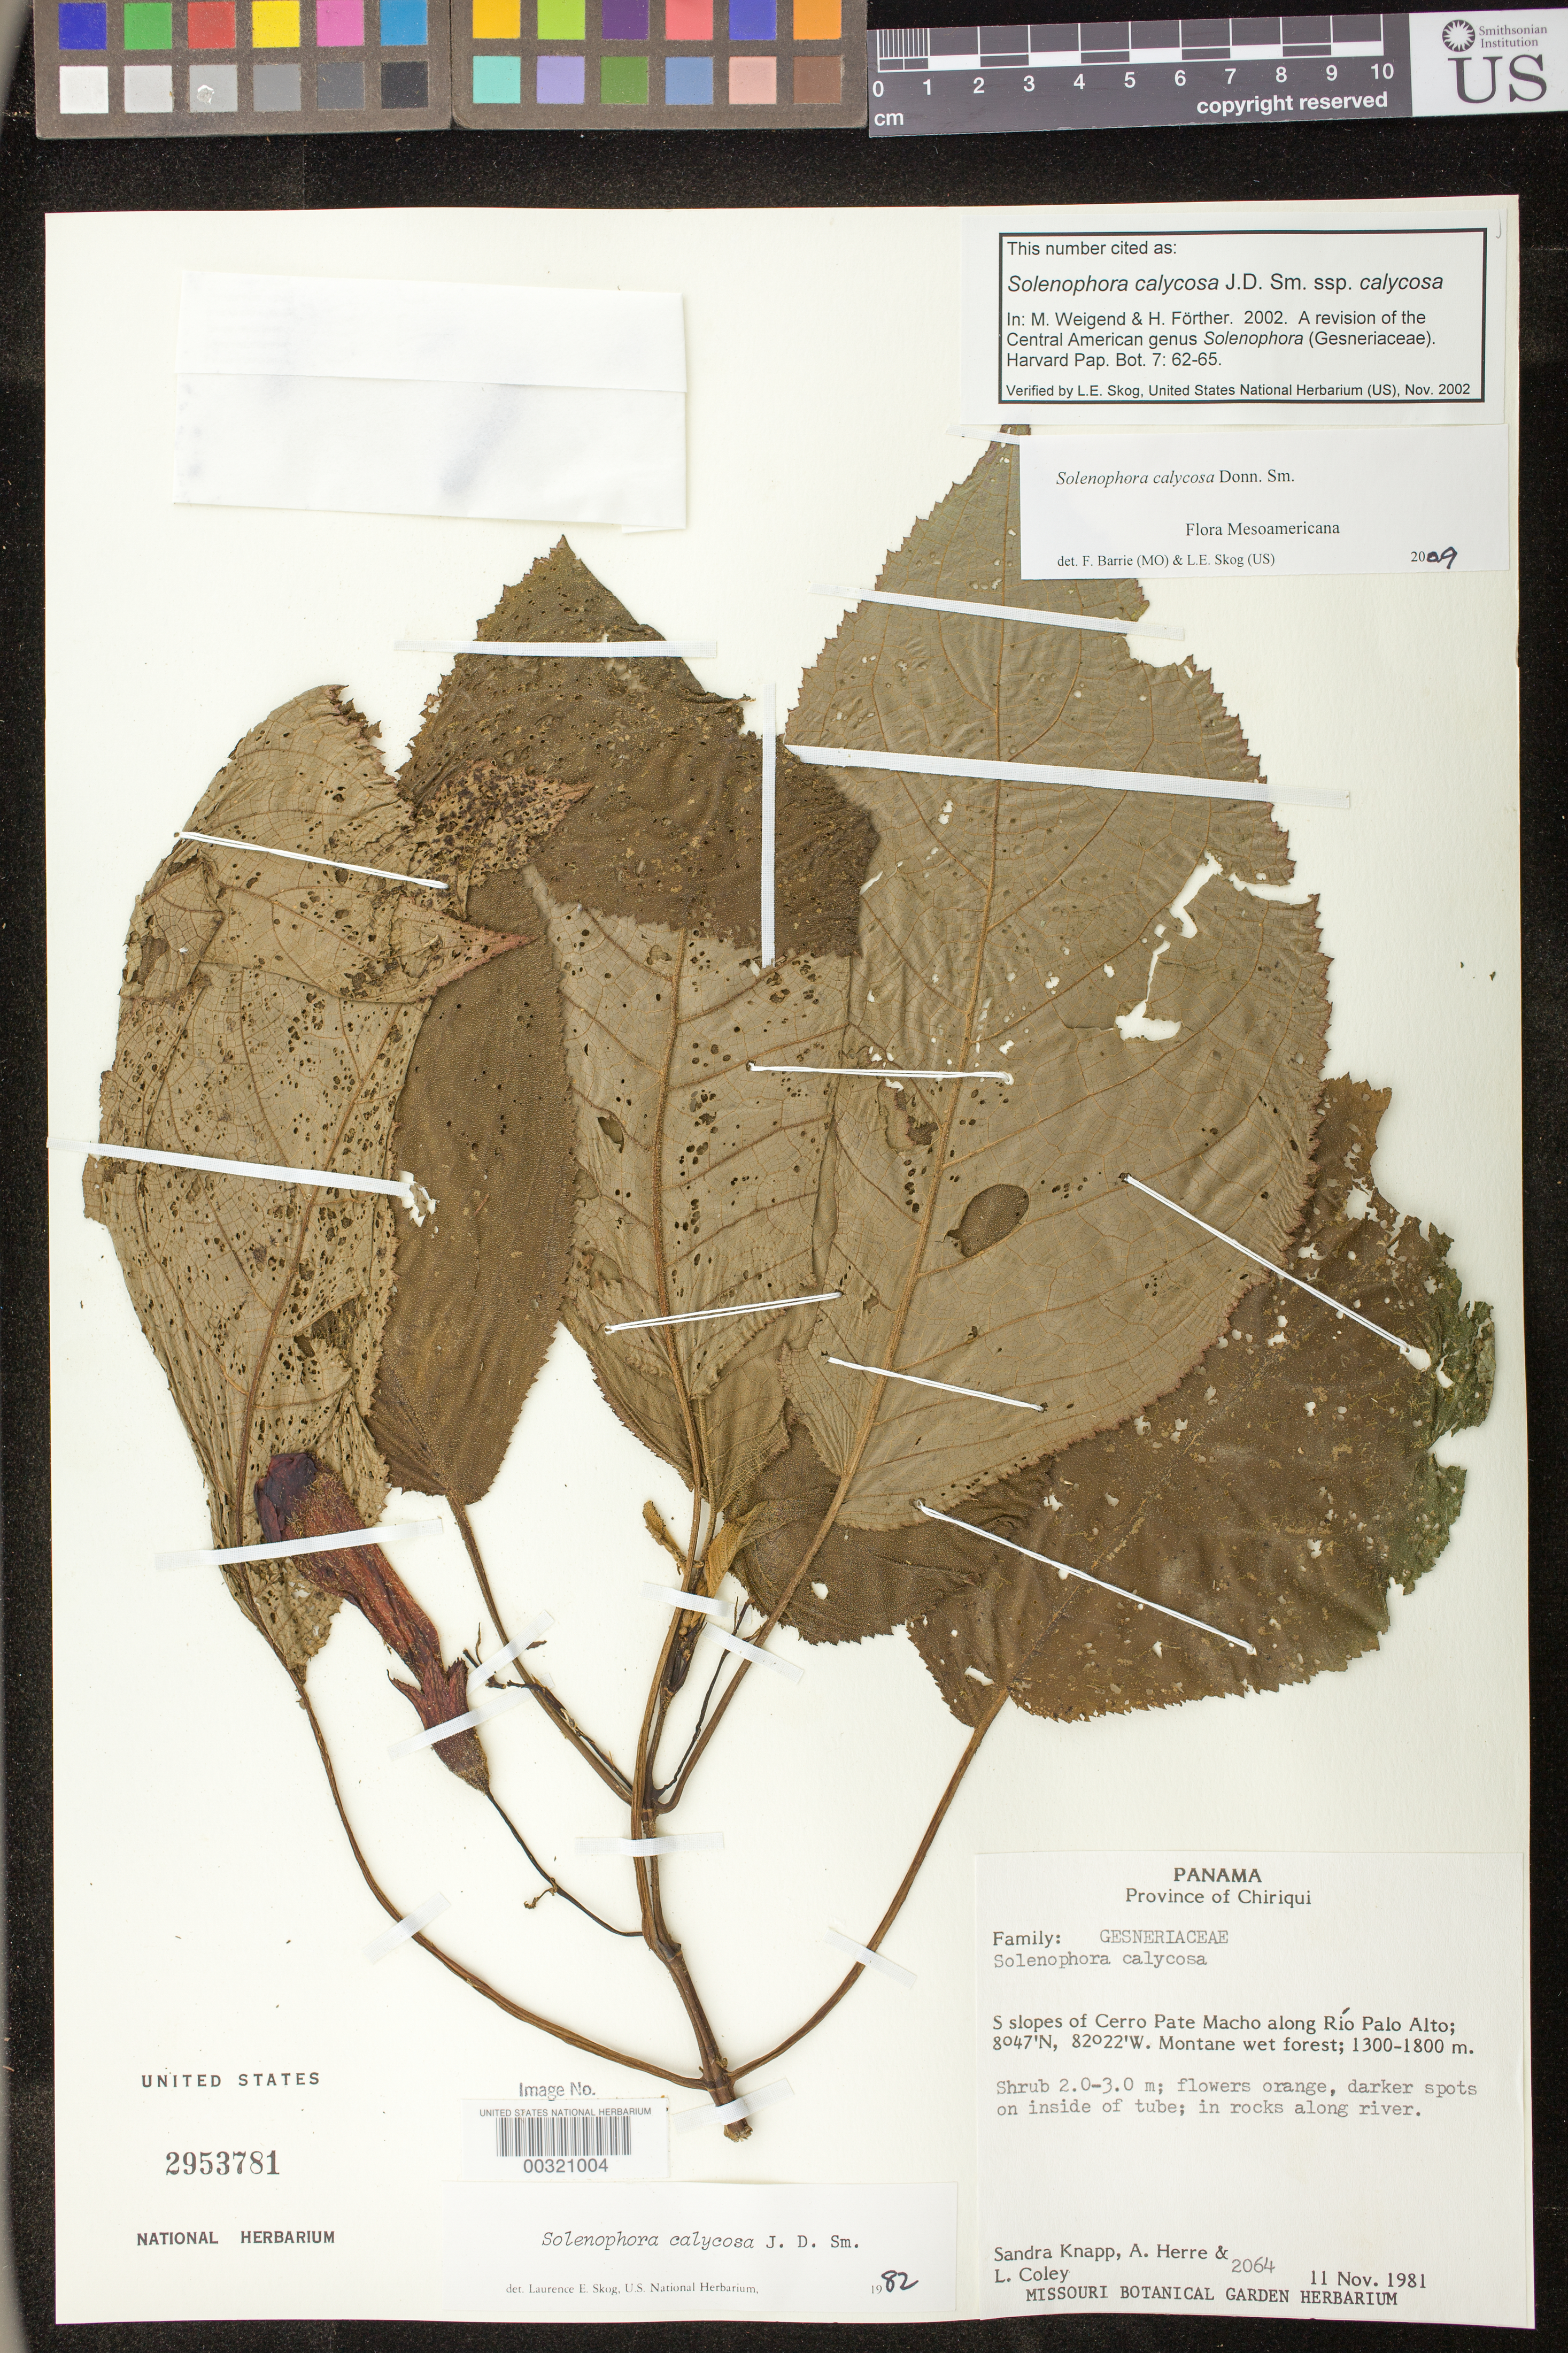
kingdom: Plantae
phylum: Tracheophyta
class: Magnoliopsida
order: Lamiales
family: Gesneriaceae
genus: Solenophora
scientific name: Solenophora calycosa Donn. Sm. subsp. calycosa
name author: (Donn. Sm.) Donn. Sm.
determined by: Weigend; Förther, Harald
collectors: S. Knapp, A. Herre & L. Coley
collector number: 2064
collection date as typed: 11 Nov 1981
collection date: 1981-11-11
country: Panama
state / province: Chiriquí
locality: S slopes of Cerro Pate Macho along Río Palo Alto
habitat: Montane wet forest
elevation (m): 1300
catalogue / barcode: US 2953781